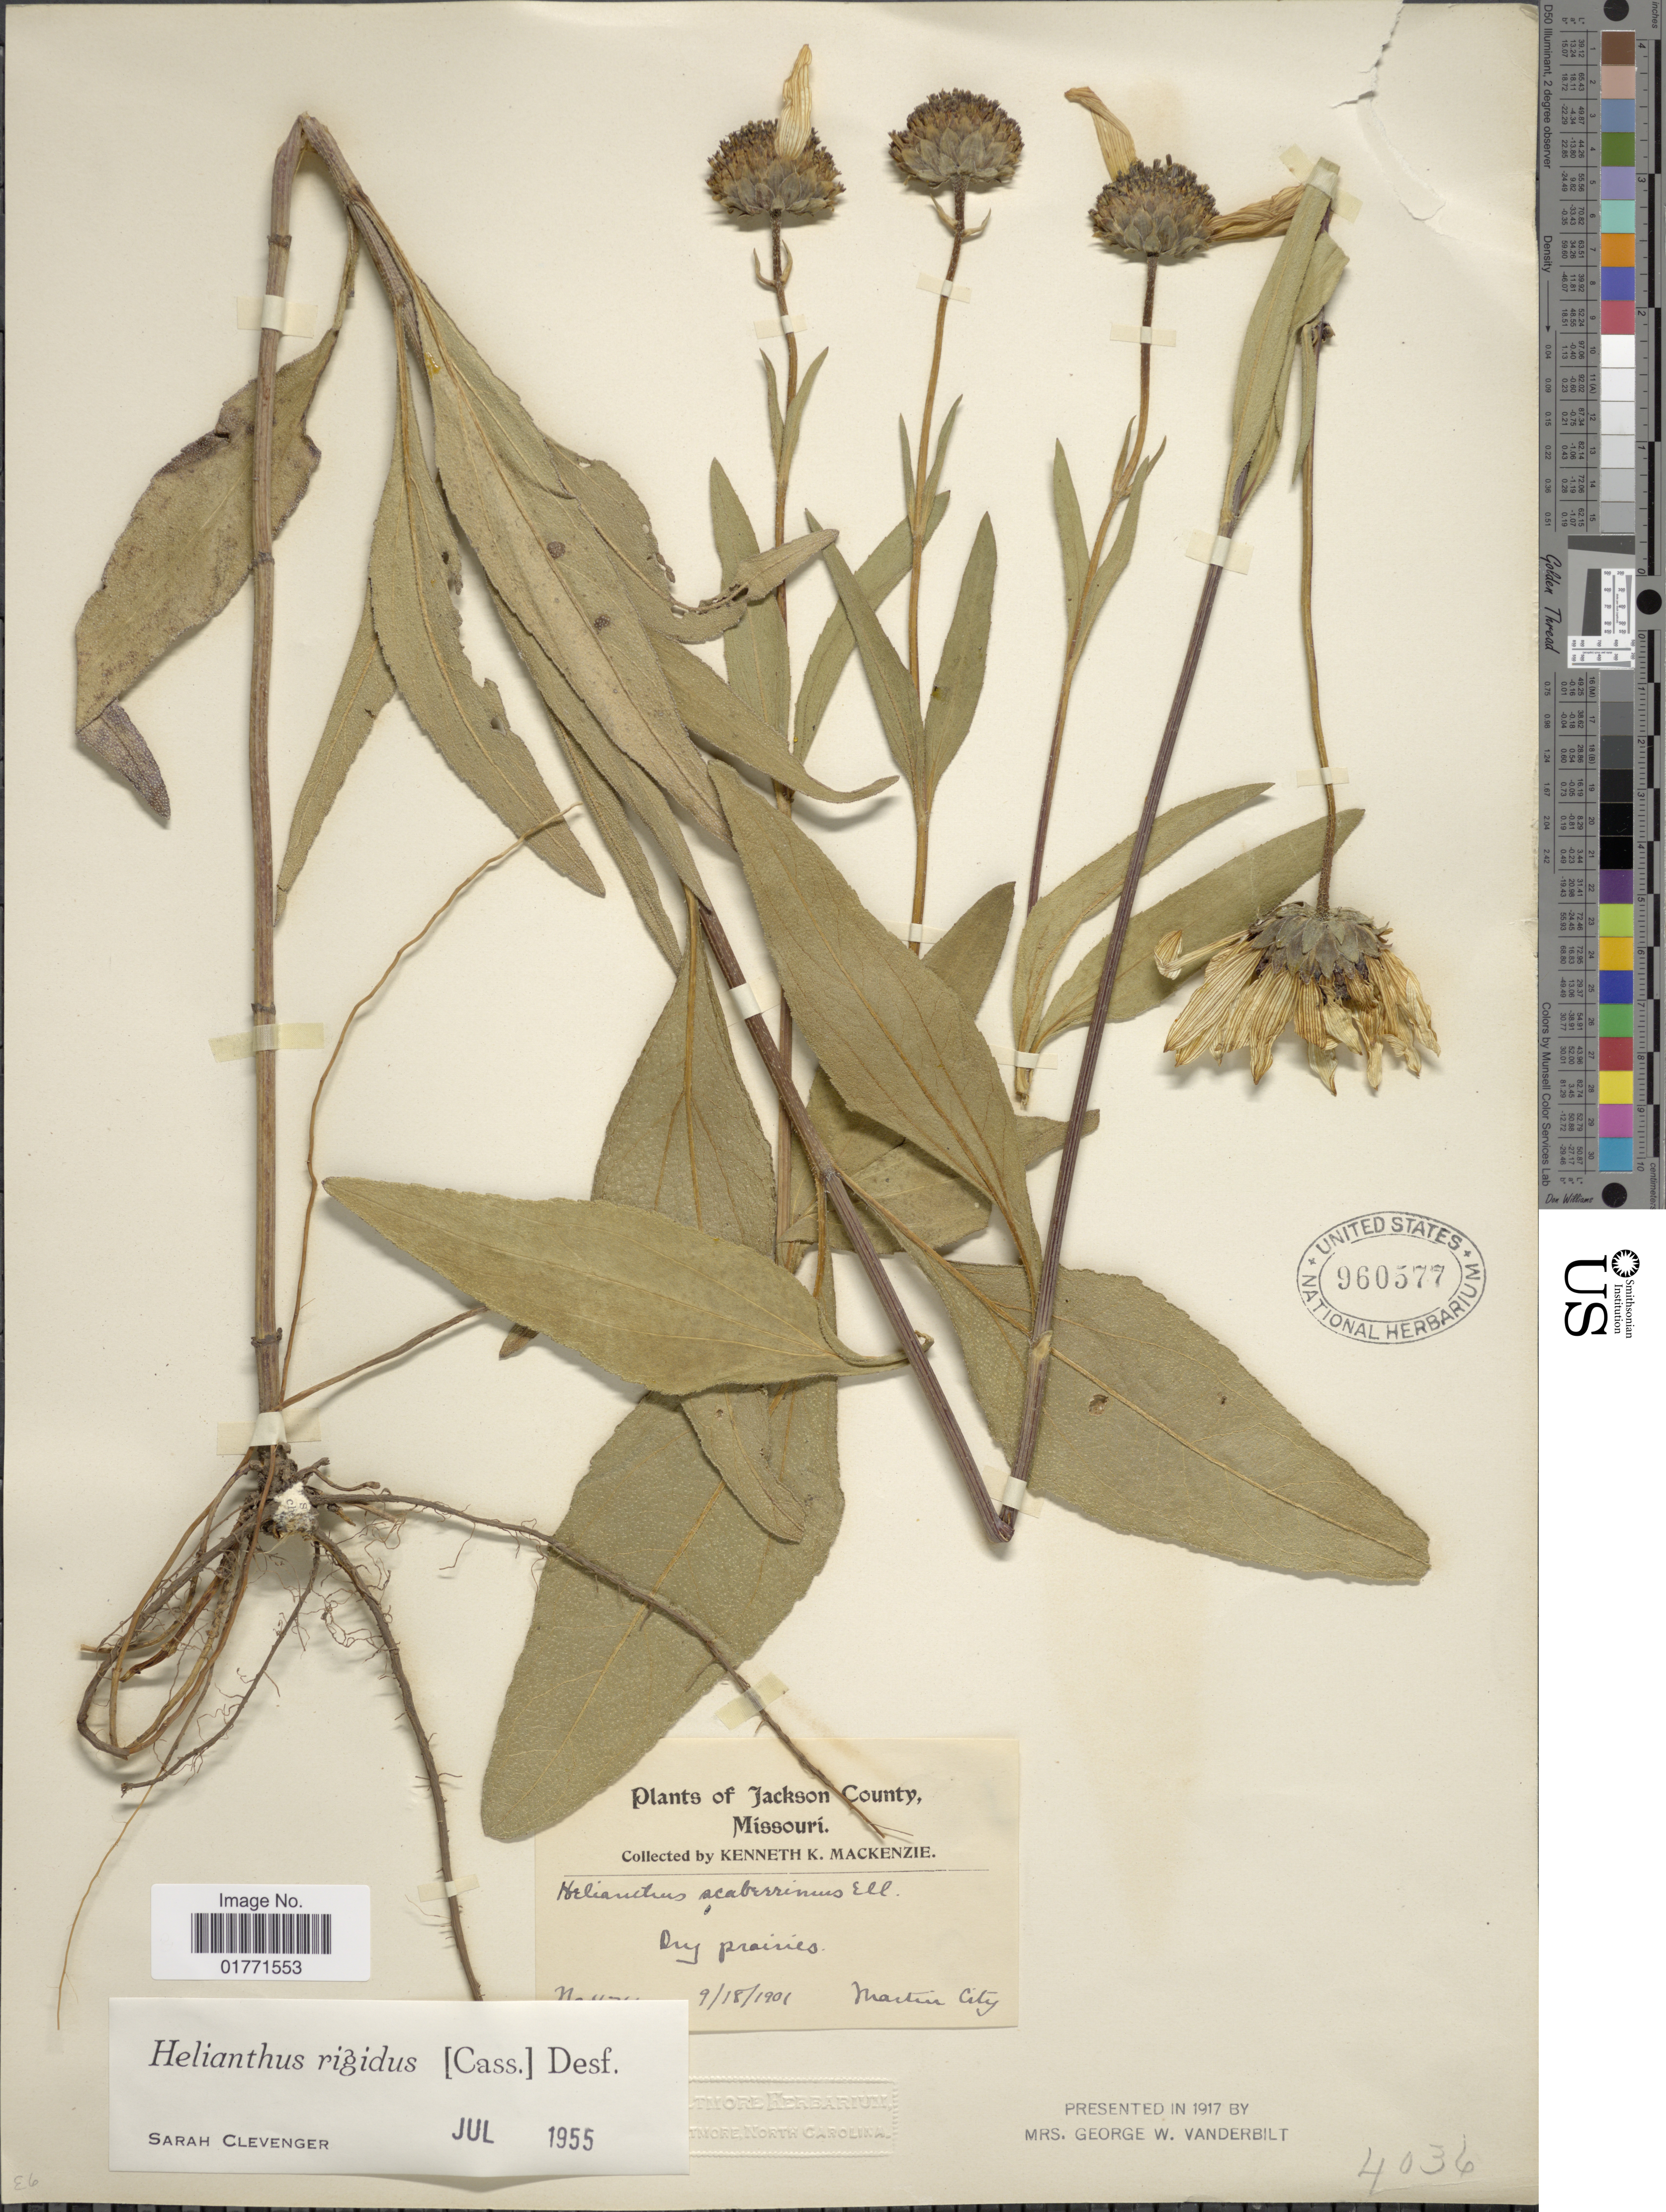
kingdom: Plantae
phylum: Tracheophyta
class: Magnoliopsida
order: Asterales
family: Asteraceae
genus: Helianthus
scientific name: Helianthus rigidus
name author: (Cass.) Desf.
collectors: K. K. Mackenzie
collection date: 1901-09-18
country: United States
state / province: Missouri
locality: Jackson County, Missouri, dry prairies.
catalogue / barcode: US 960577